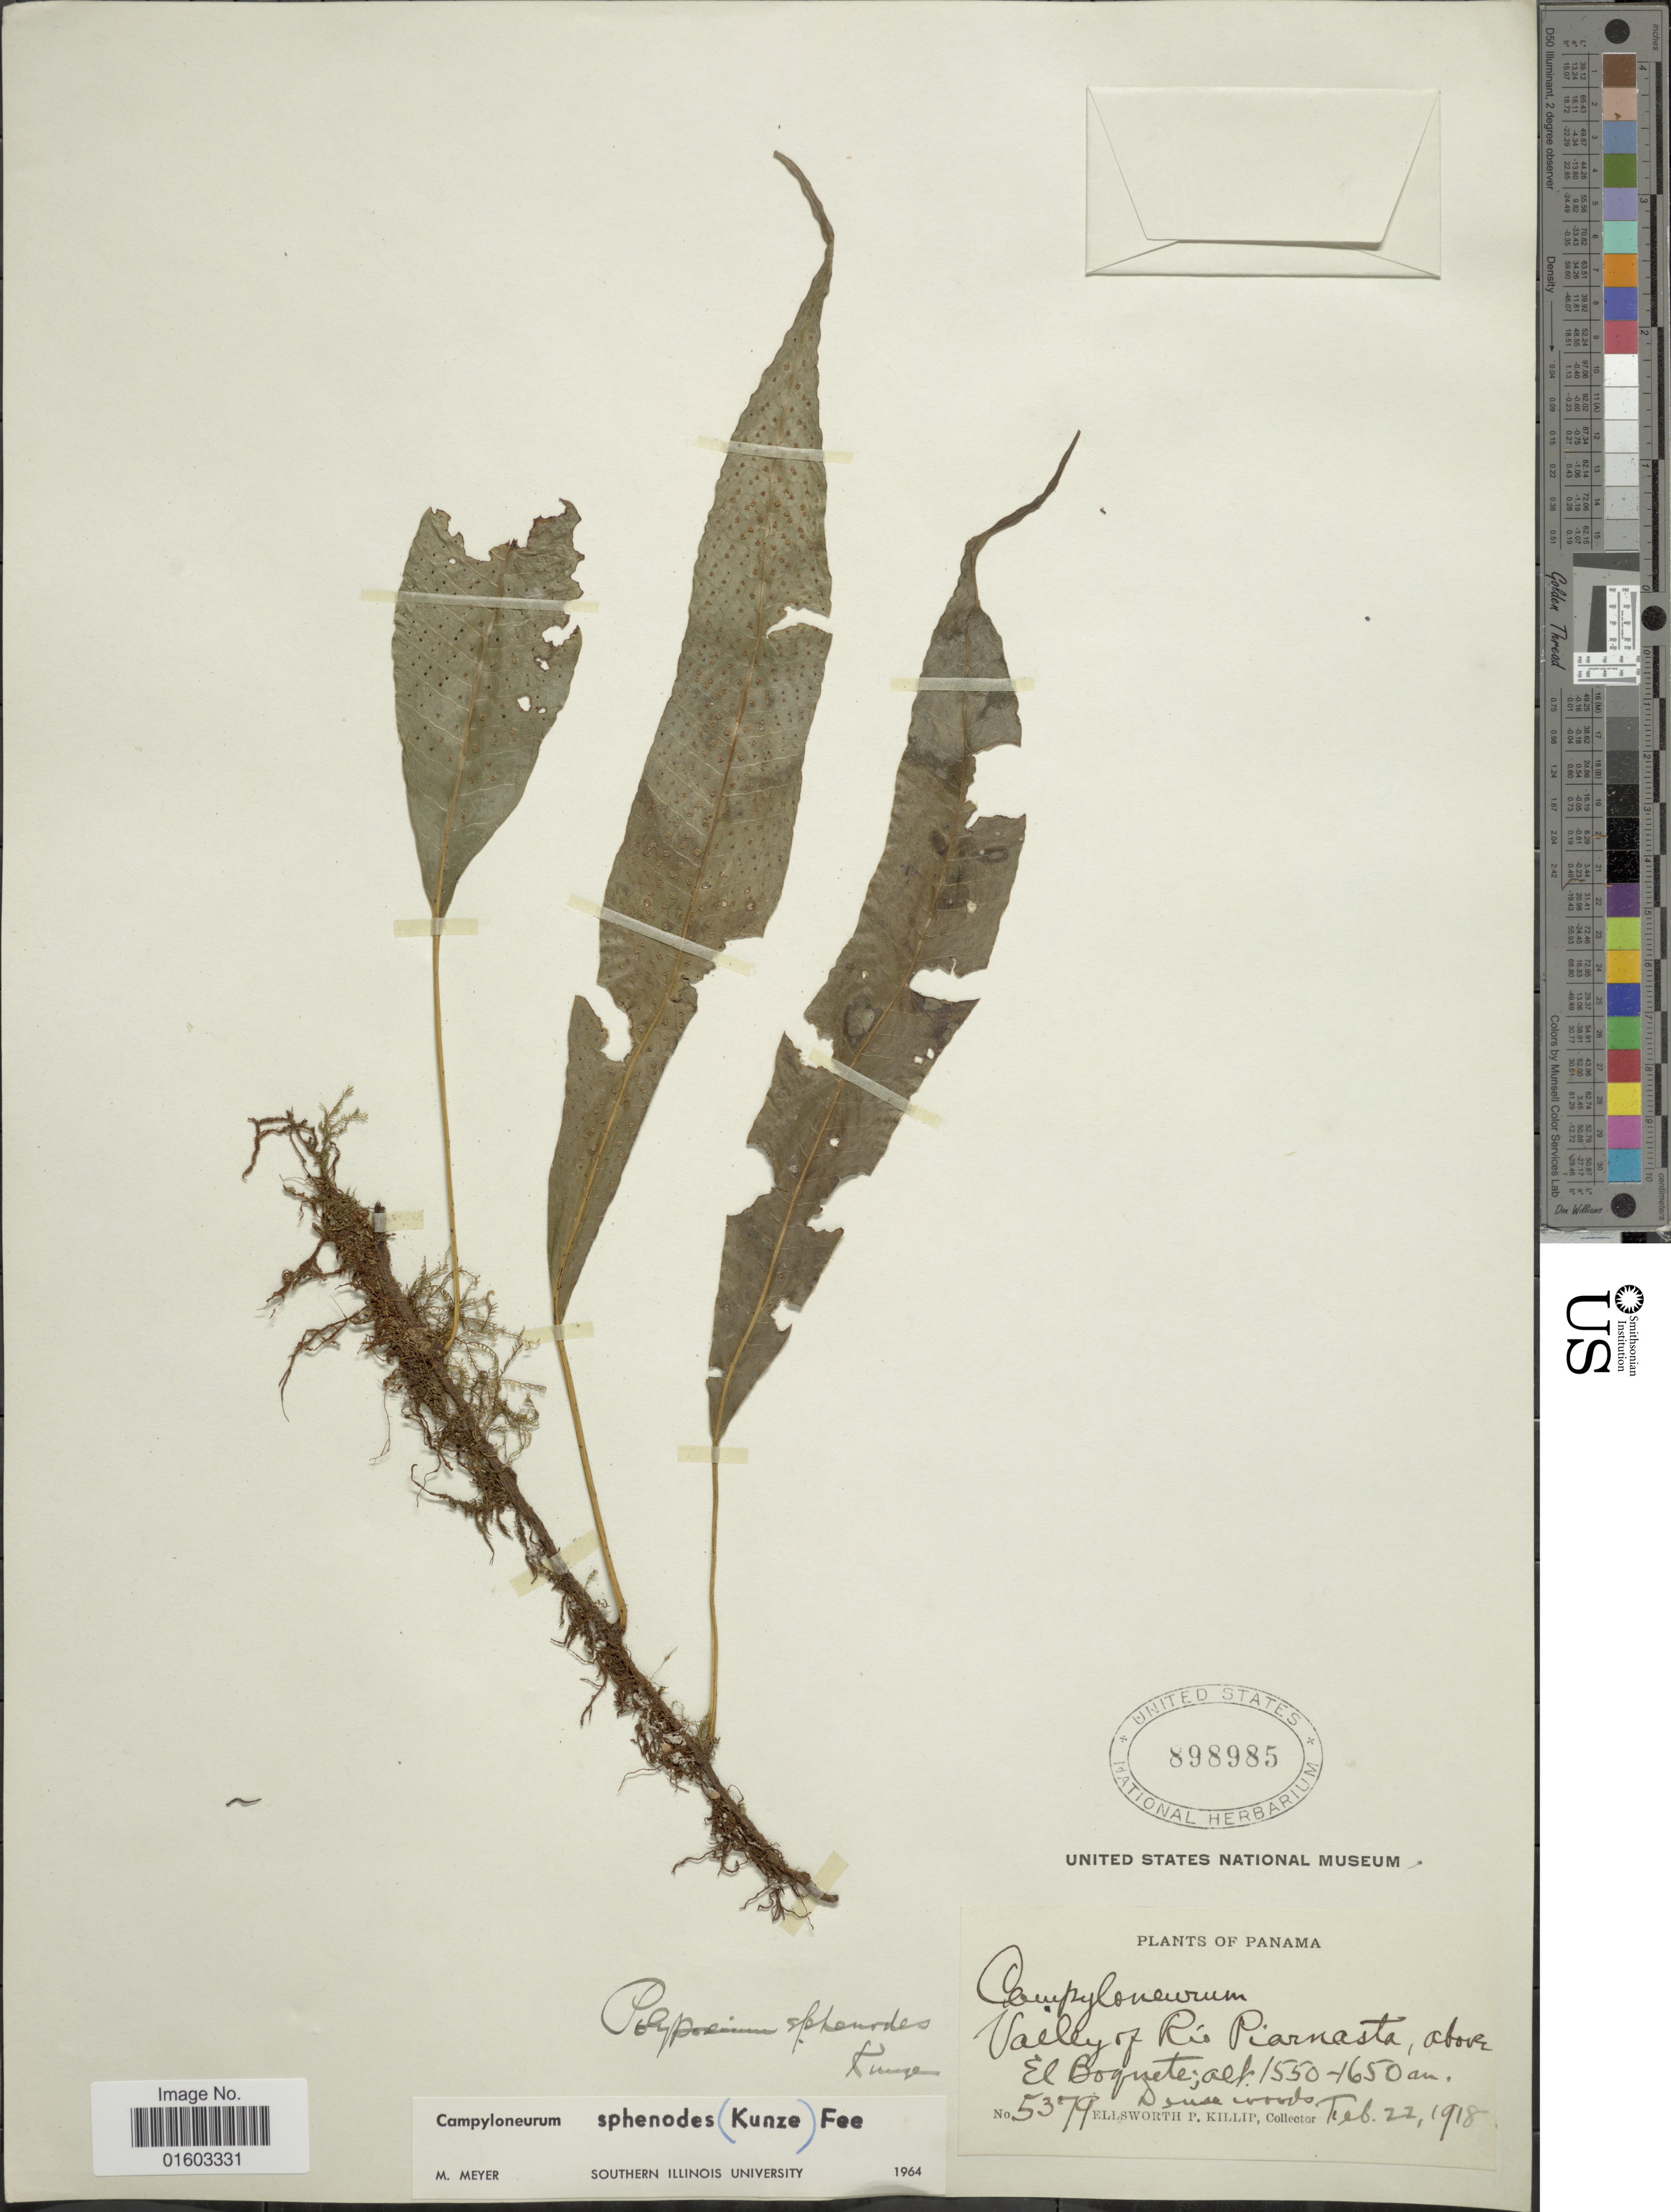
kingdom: Plantae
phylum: Tracheophyta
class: Polypodiopsida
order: Polypodiales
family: Polypodiaceae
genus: Campyloneurum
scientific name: Campyloneurum wercklei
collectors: E. P. Killip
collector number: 5379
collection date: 1918-02-22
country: Panama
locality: Valley of Rio Piarnasta, above El Boquete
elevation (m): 1550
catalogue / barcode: US 898985